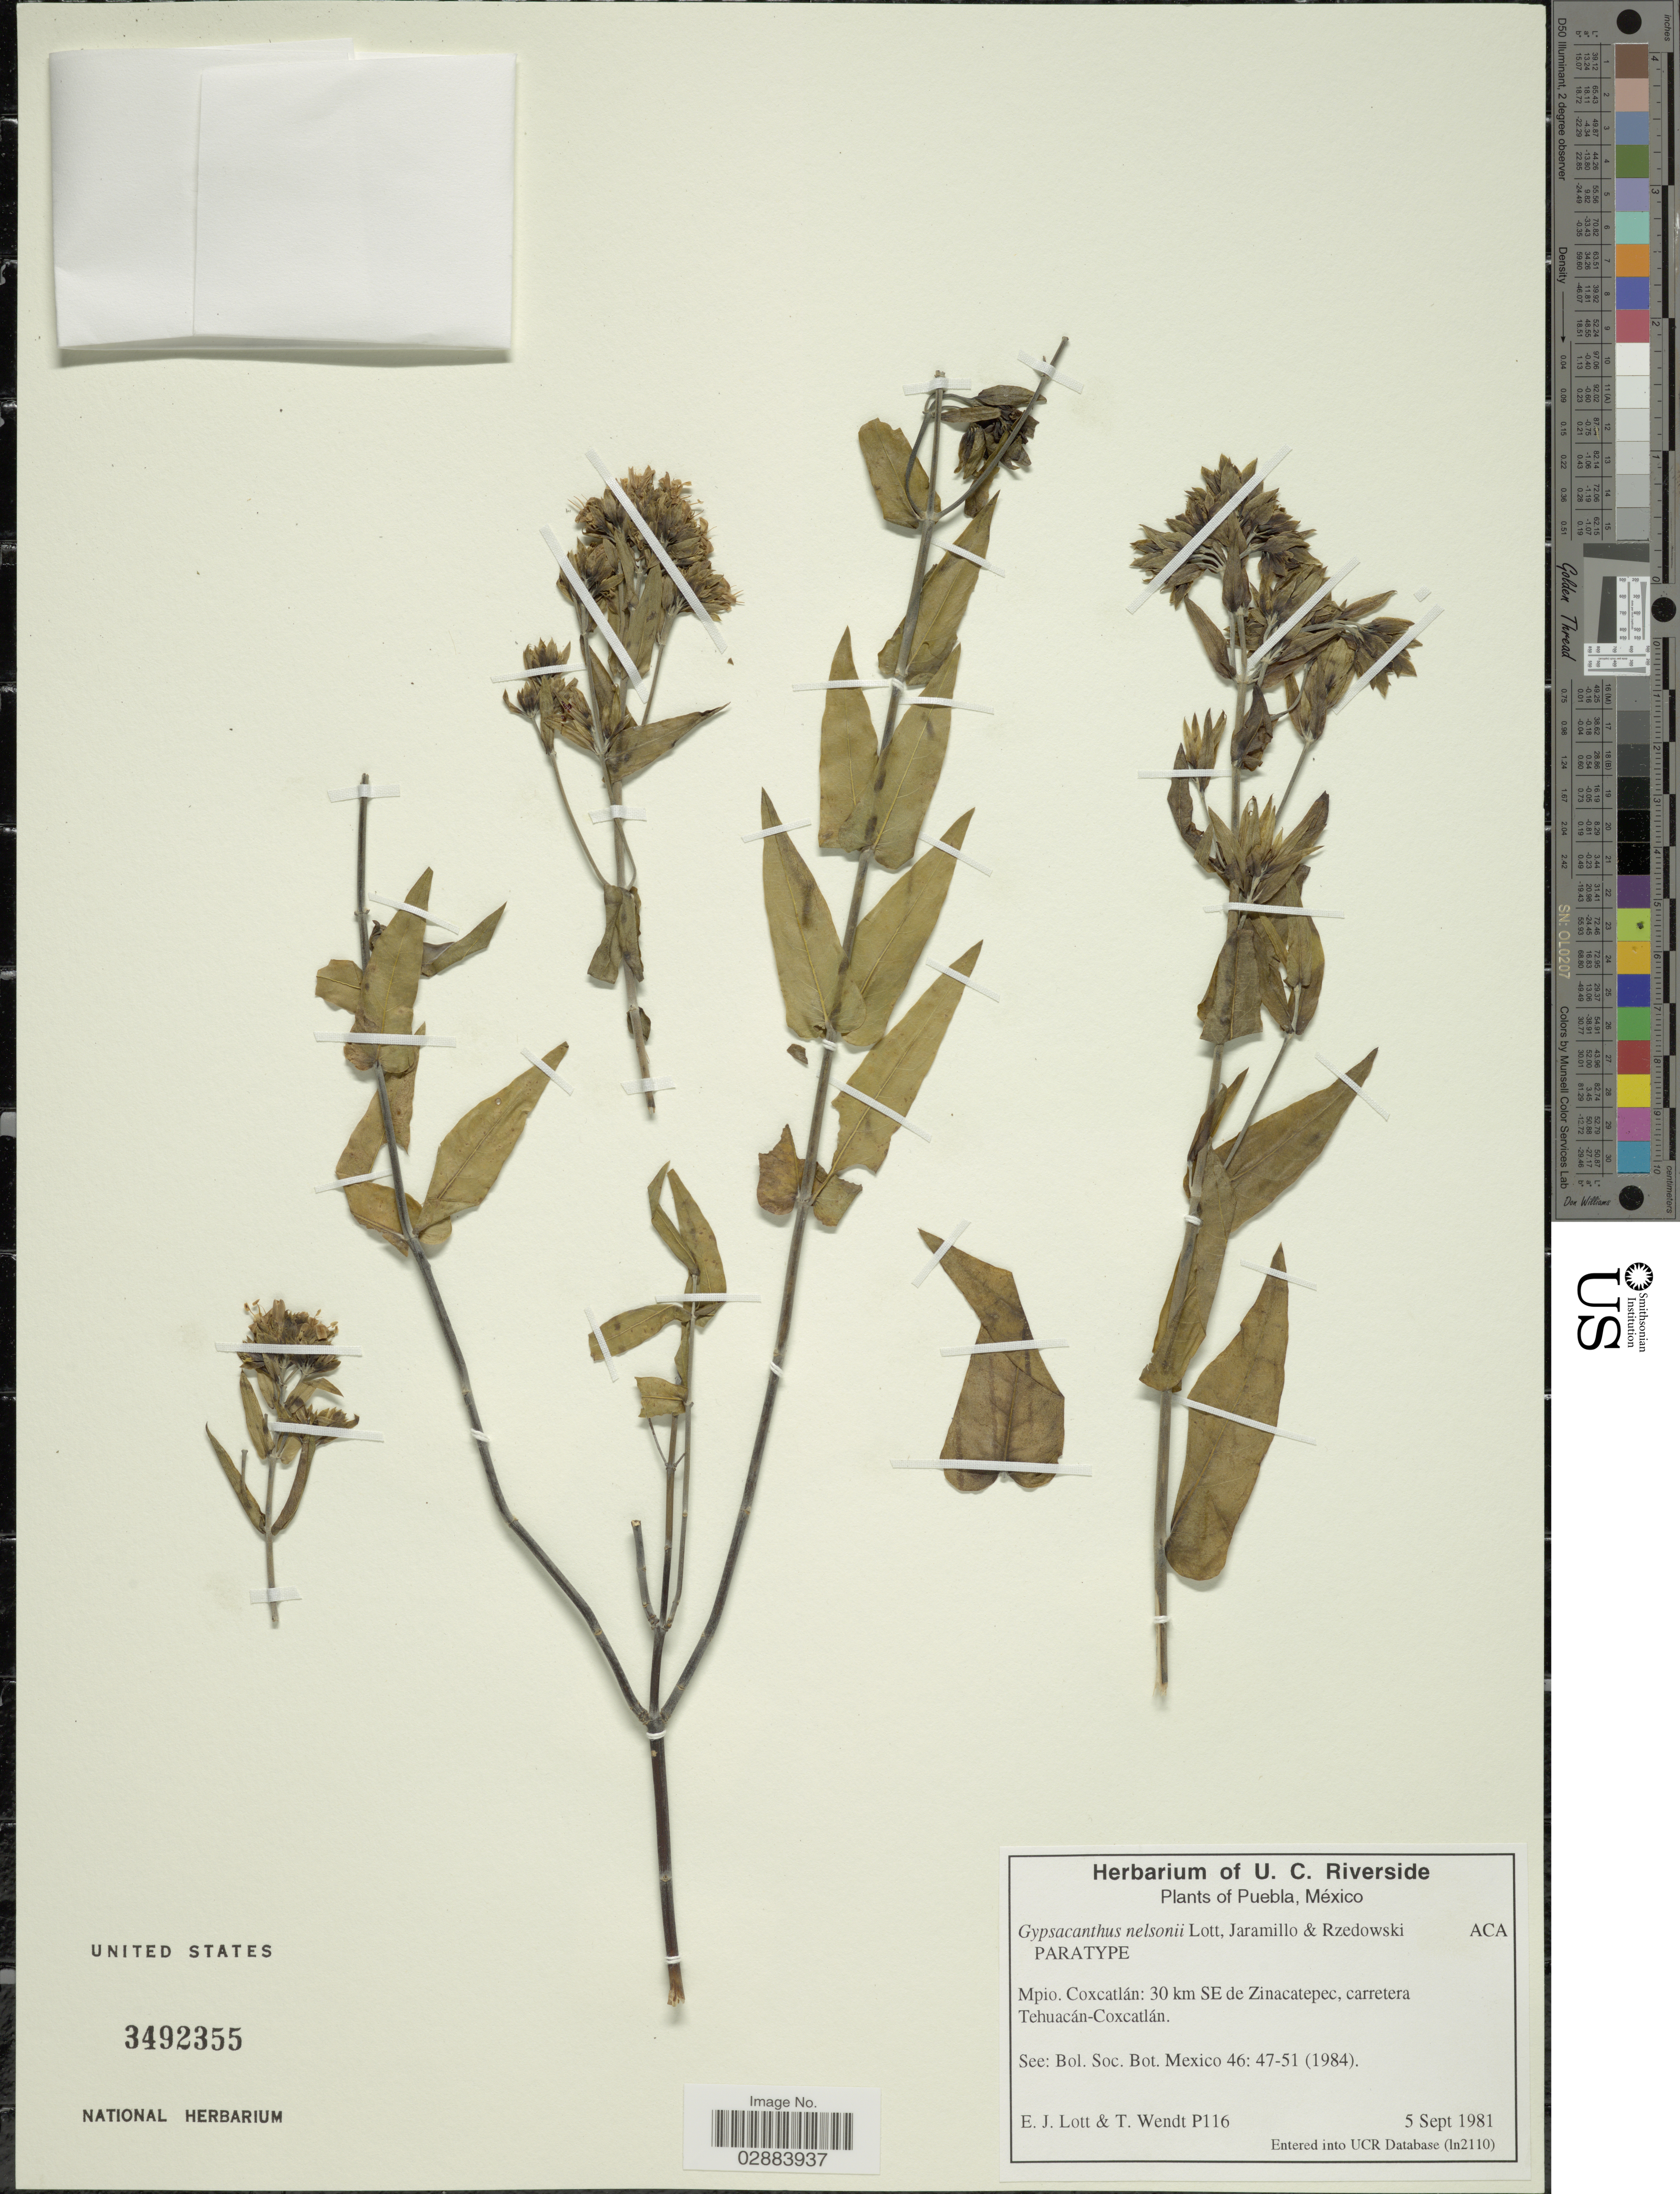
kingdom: Plantae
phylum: Tracheophyta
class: Magnoliopsida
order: Lamiales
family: Acanthaceae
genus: Gypsacanthus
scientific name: Gypsacanthus nelsonii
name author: E. J. Lott et al.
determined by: Daniel, Thomas F.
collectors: E. Lott & T. L. Wendt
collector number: P116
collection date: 1981-09-05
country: Mexico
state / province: Puebla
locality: Mpio. Coxcatlán: 30 km SE de Zinacatepec, carretera Tehuacán-Coxcatlán.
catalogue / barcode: US 3492355